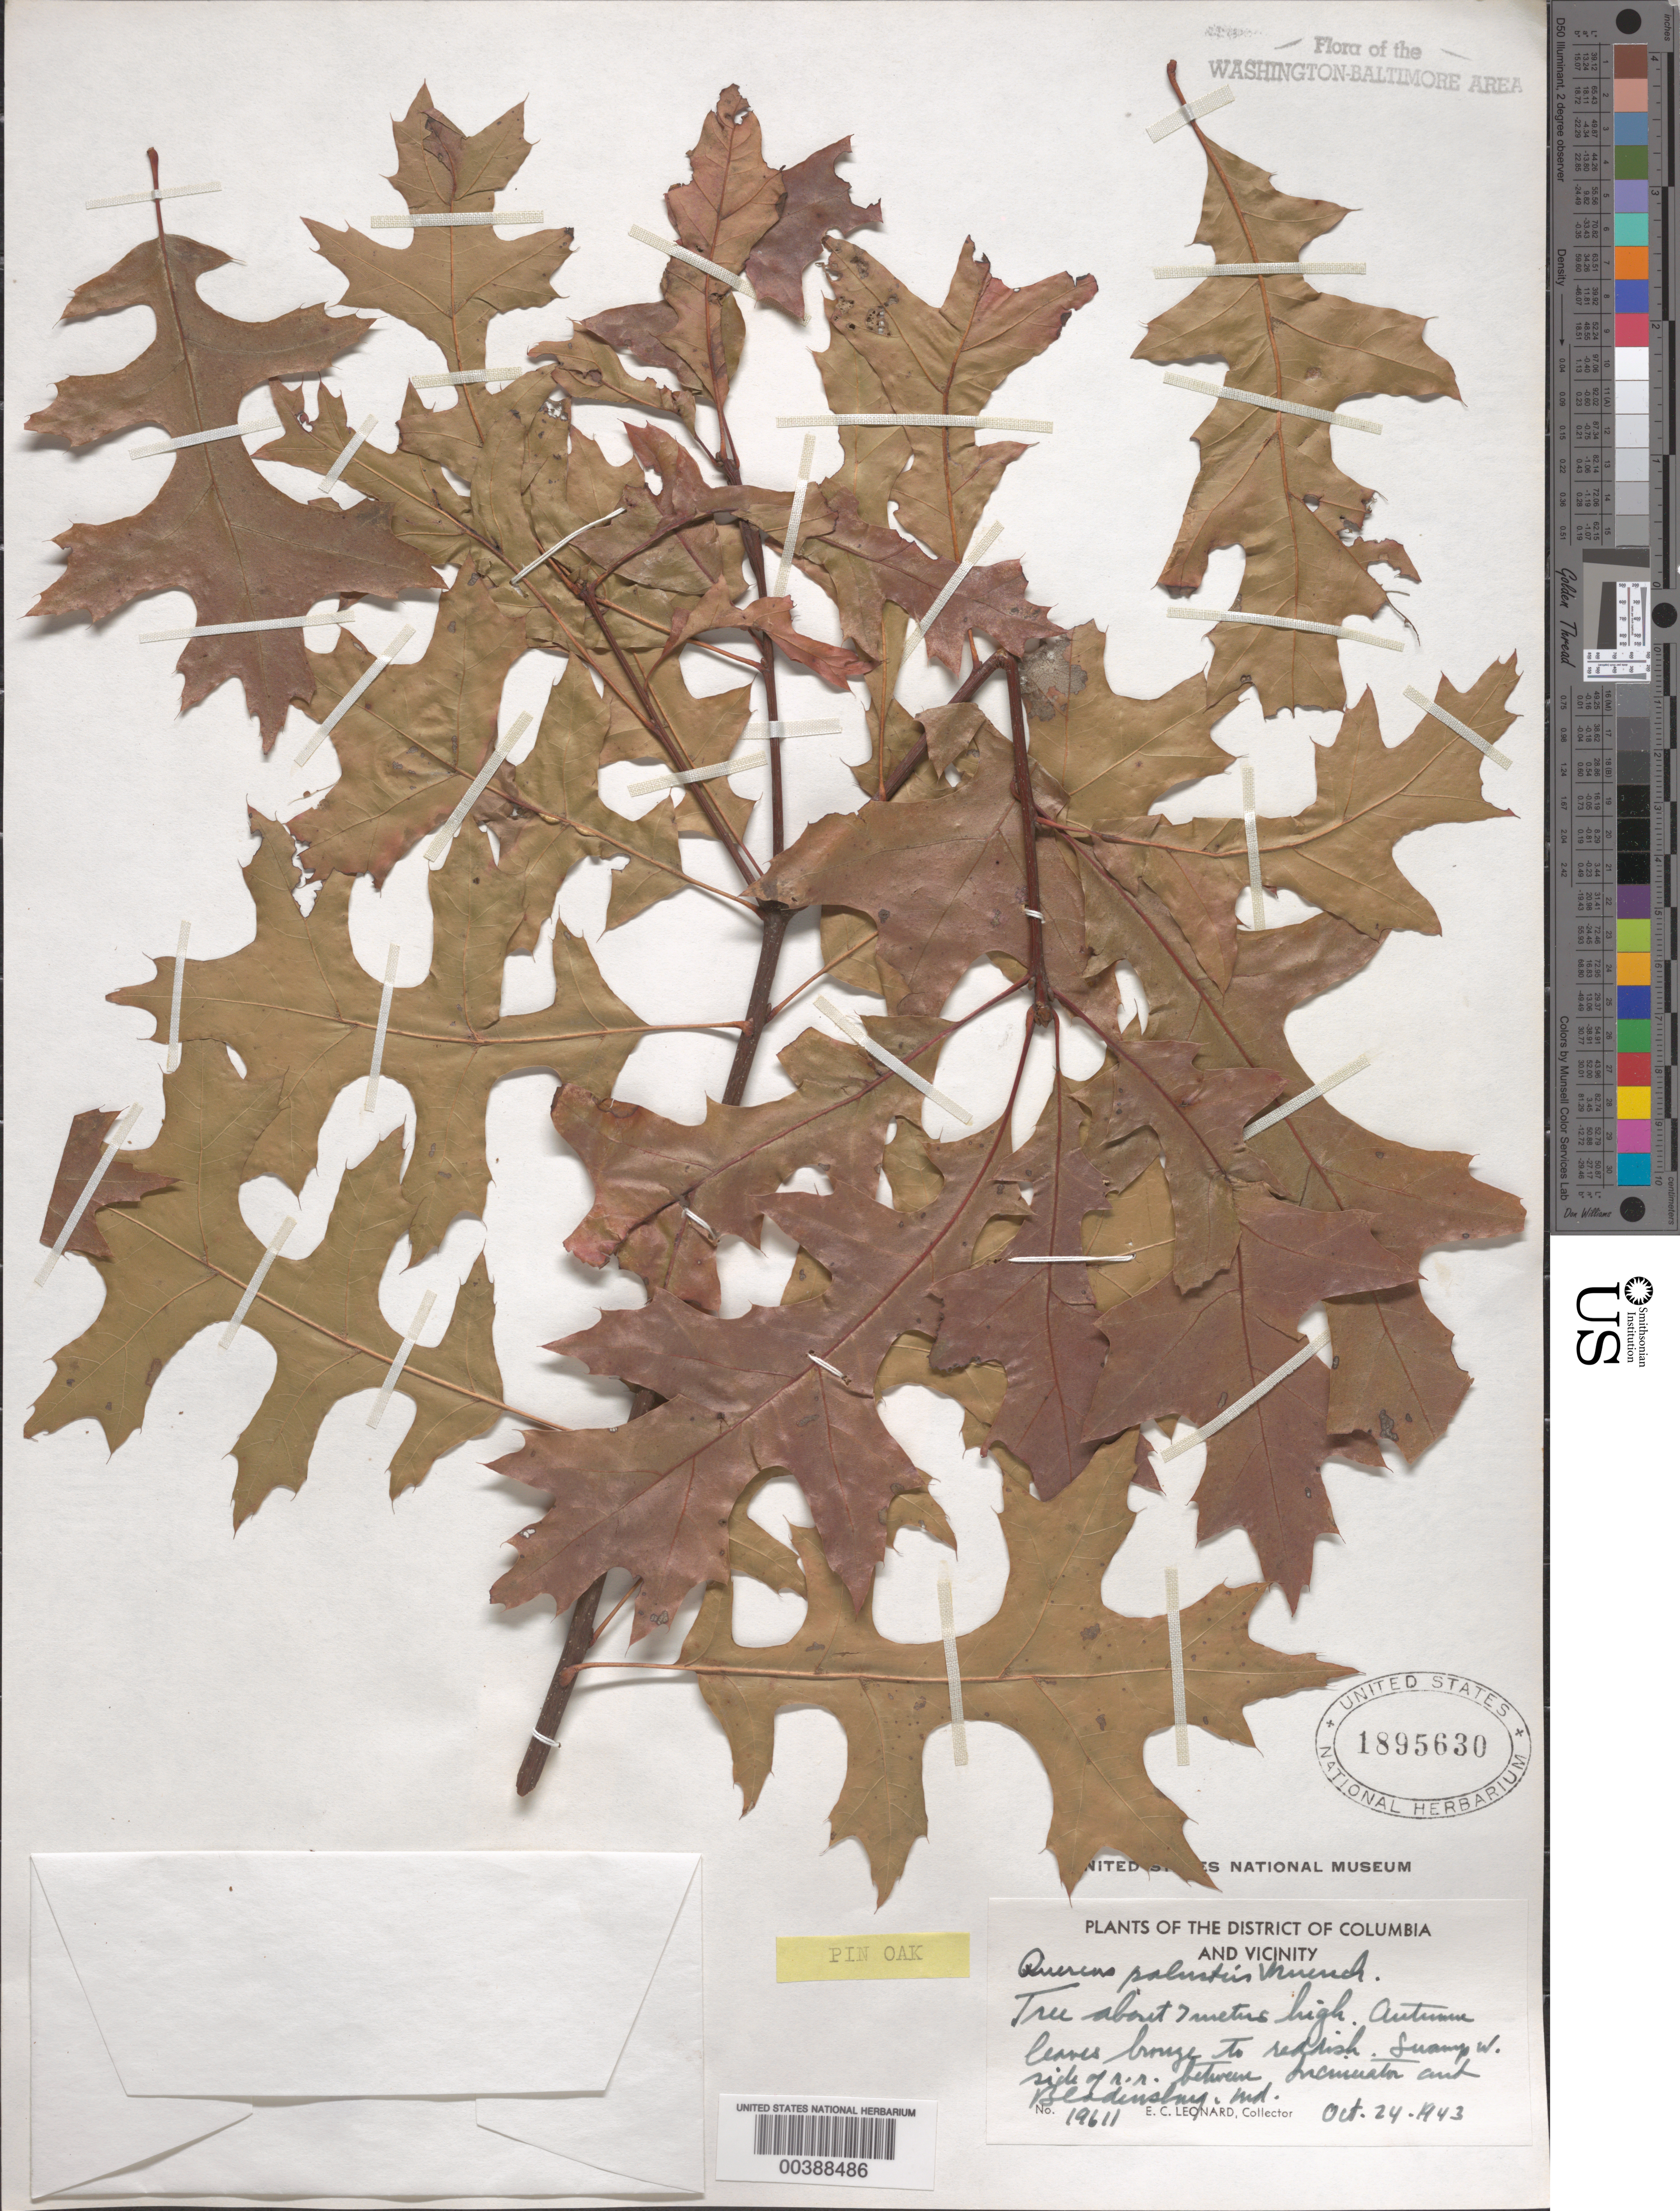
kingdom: Plantae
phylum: Tracheophyta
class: Magnoliopsida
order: Fagales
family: Fagaceae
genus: Quercus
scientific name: Quercus palustris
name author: Münchh.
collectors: E. C. Leonard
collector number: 19611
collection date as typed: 24 Oct 1943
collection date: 1943-10-24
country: United States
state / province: Maryland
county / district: Prince George's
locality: Between Incinerator and Bladensburg, railroad swamp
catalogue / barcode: US 1895630